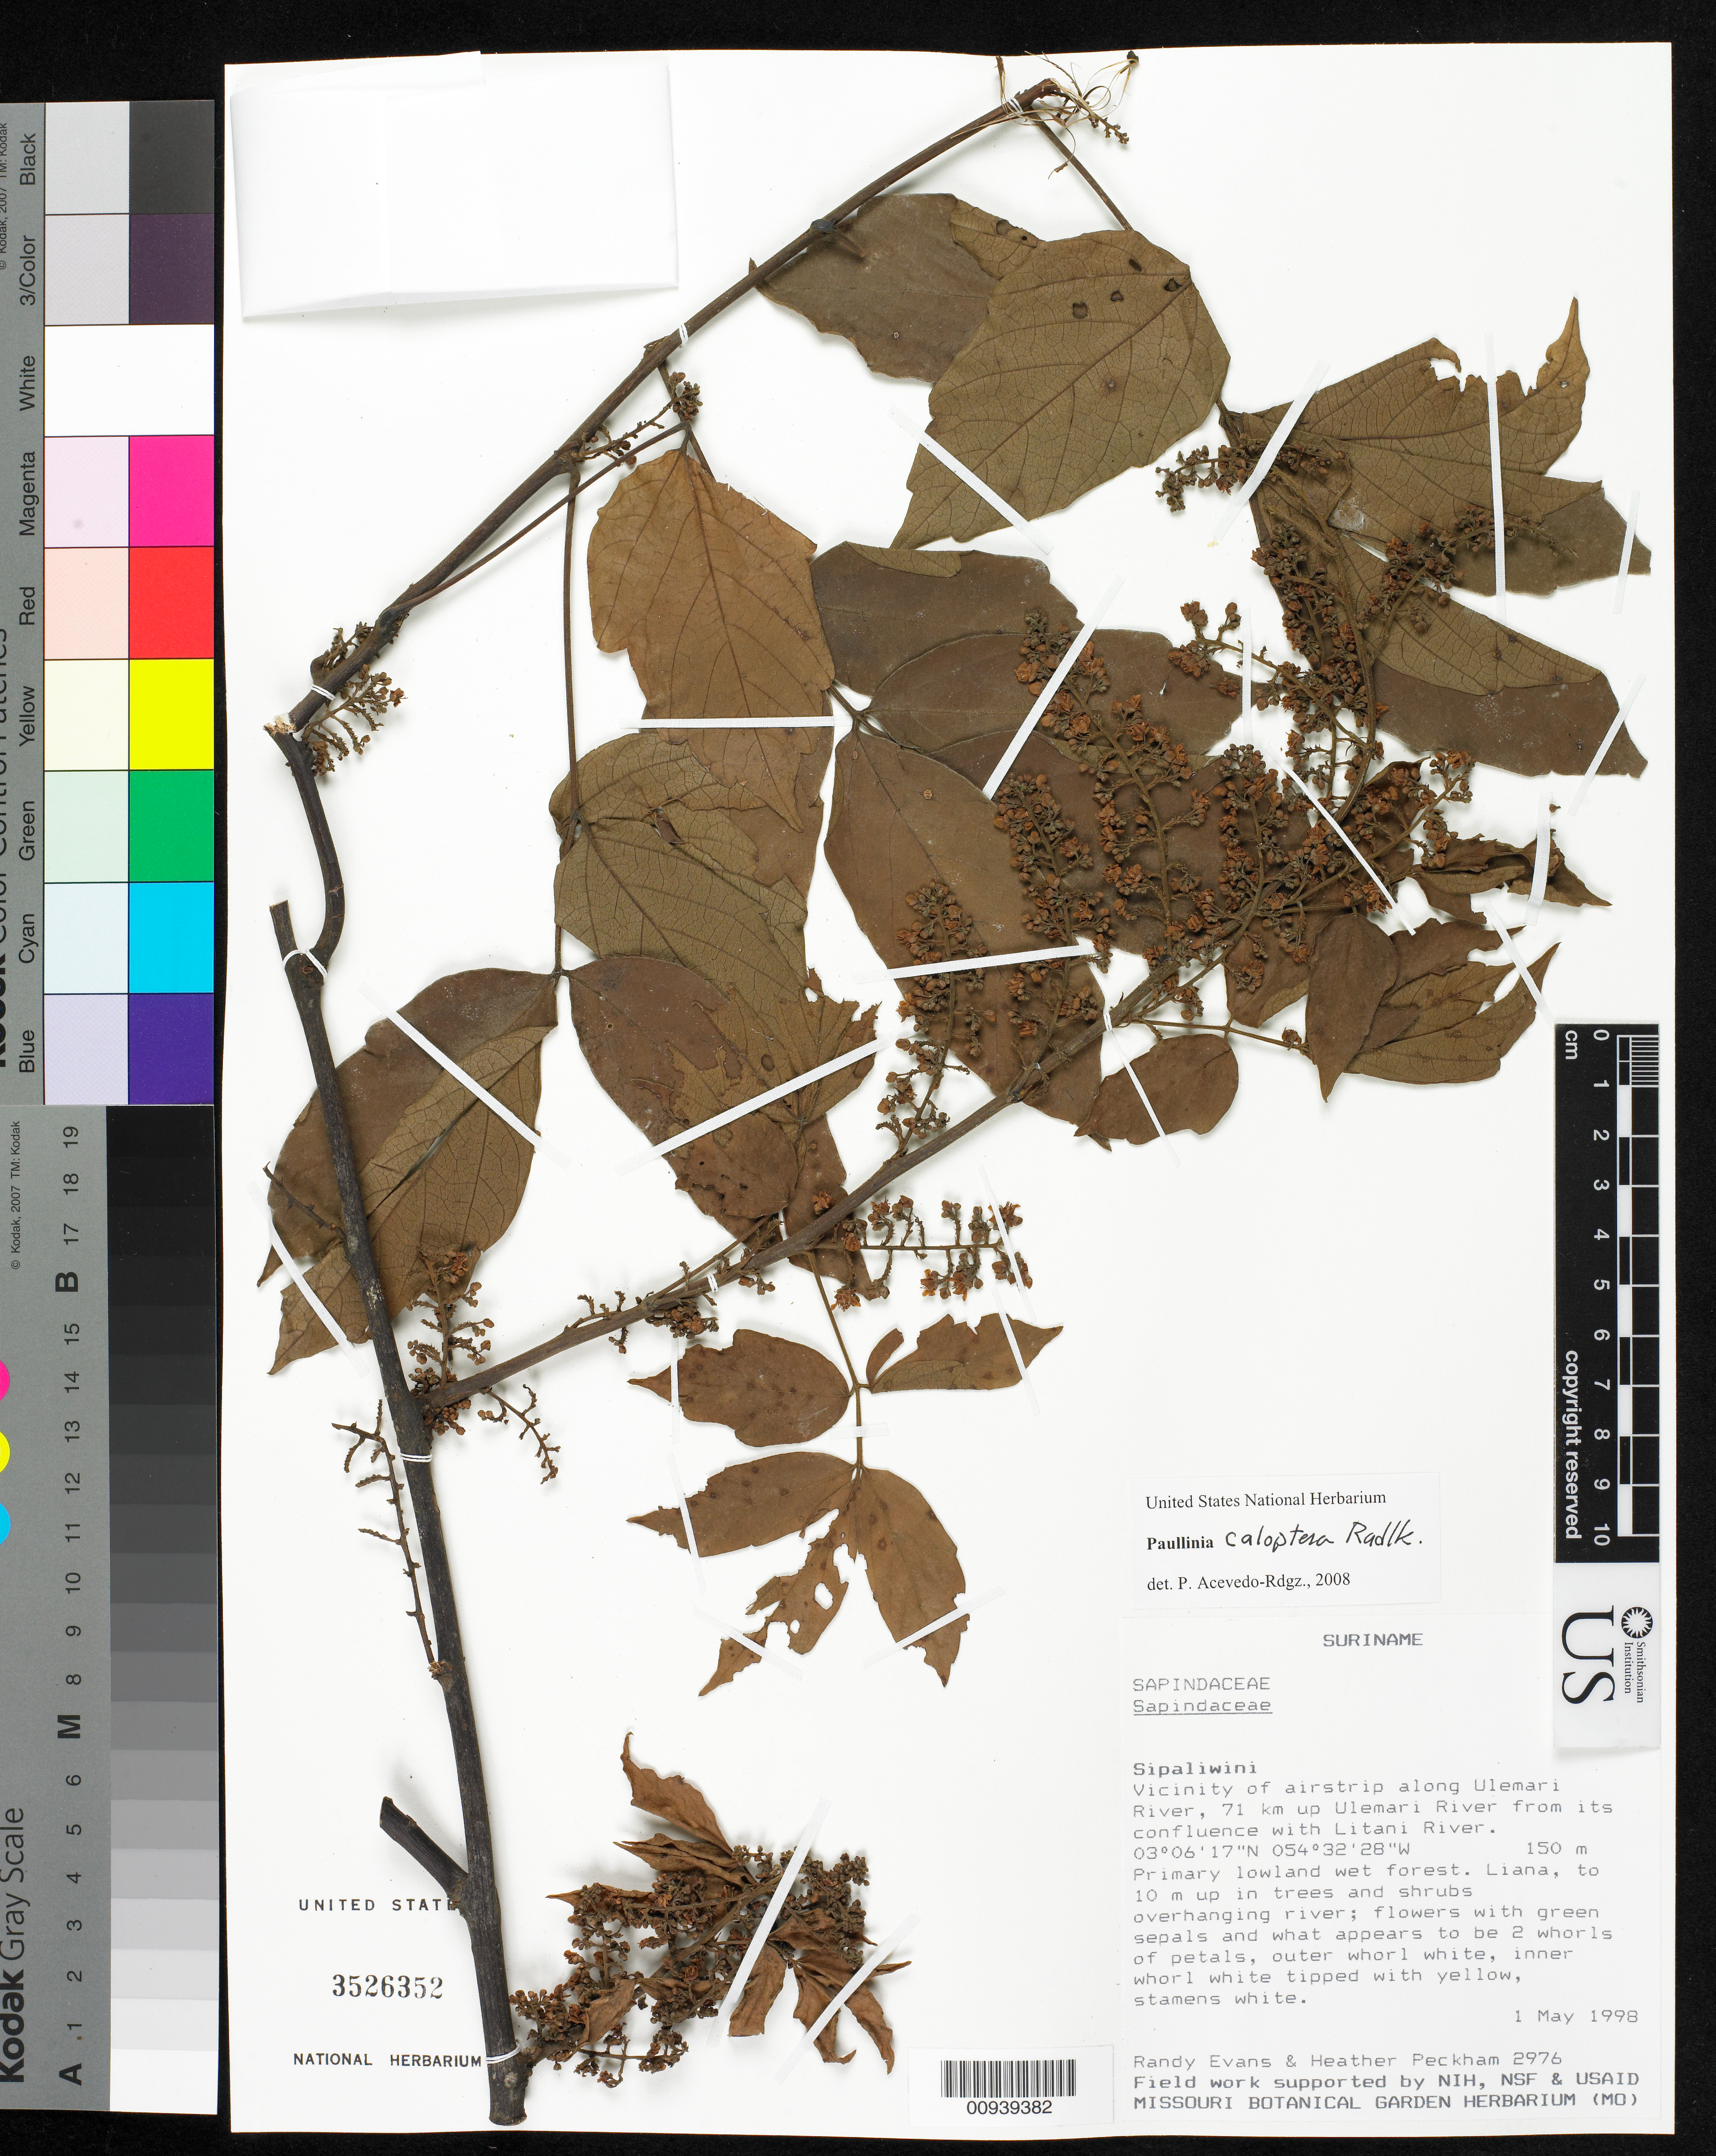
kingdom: Plantae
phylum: Tracheophyta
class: Magnoliopsida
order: Sapindales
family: Sapindaceae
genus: Paullinia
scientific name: Paullinia caloptera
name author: Radlk.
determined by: Acevedo-Rodríguez, P., (BOT), Smithsonian Institution - National Museum of Natural History (UNITED STATES)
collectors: R. Evans & H. Peckham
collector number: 2976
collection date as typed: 1-May-98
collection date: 1998-05-01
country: Suriname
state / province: Sipaliwini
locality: Ulemari R., 71 km upstream from confl. with Litani R.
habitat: Primary lowland wet forest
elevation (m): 150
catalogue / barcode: US 3526352